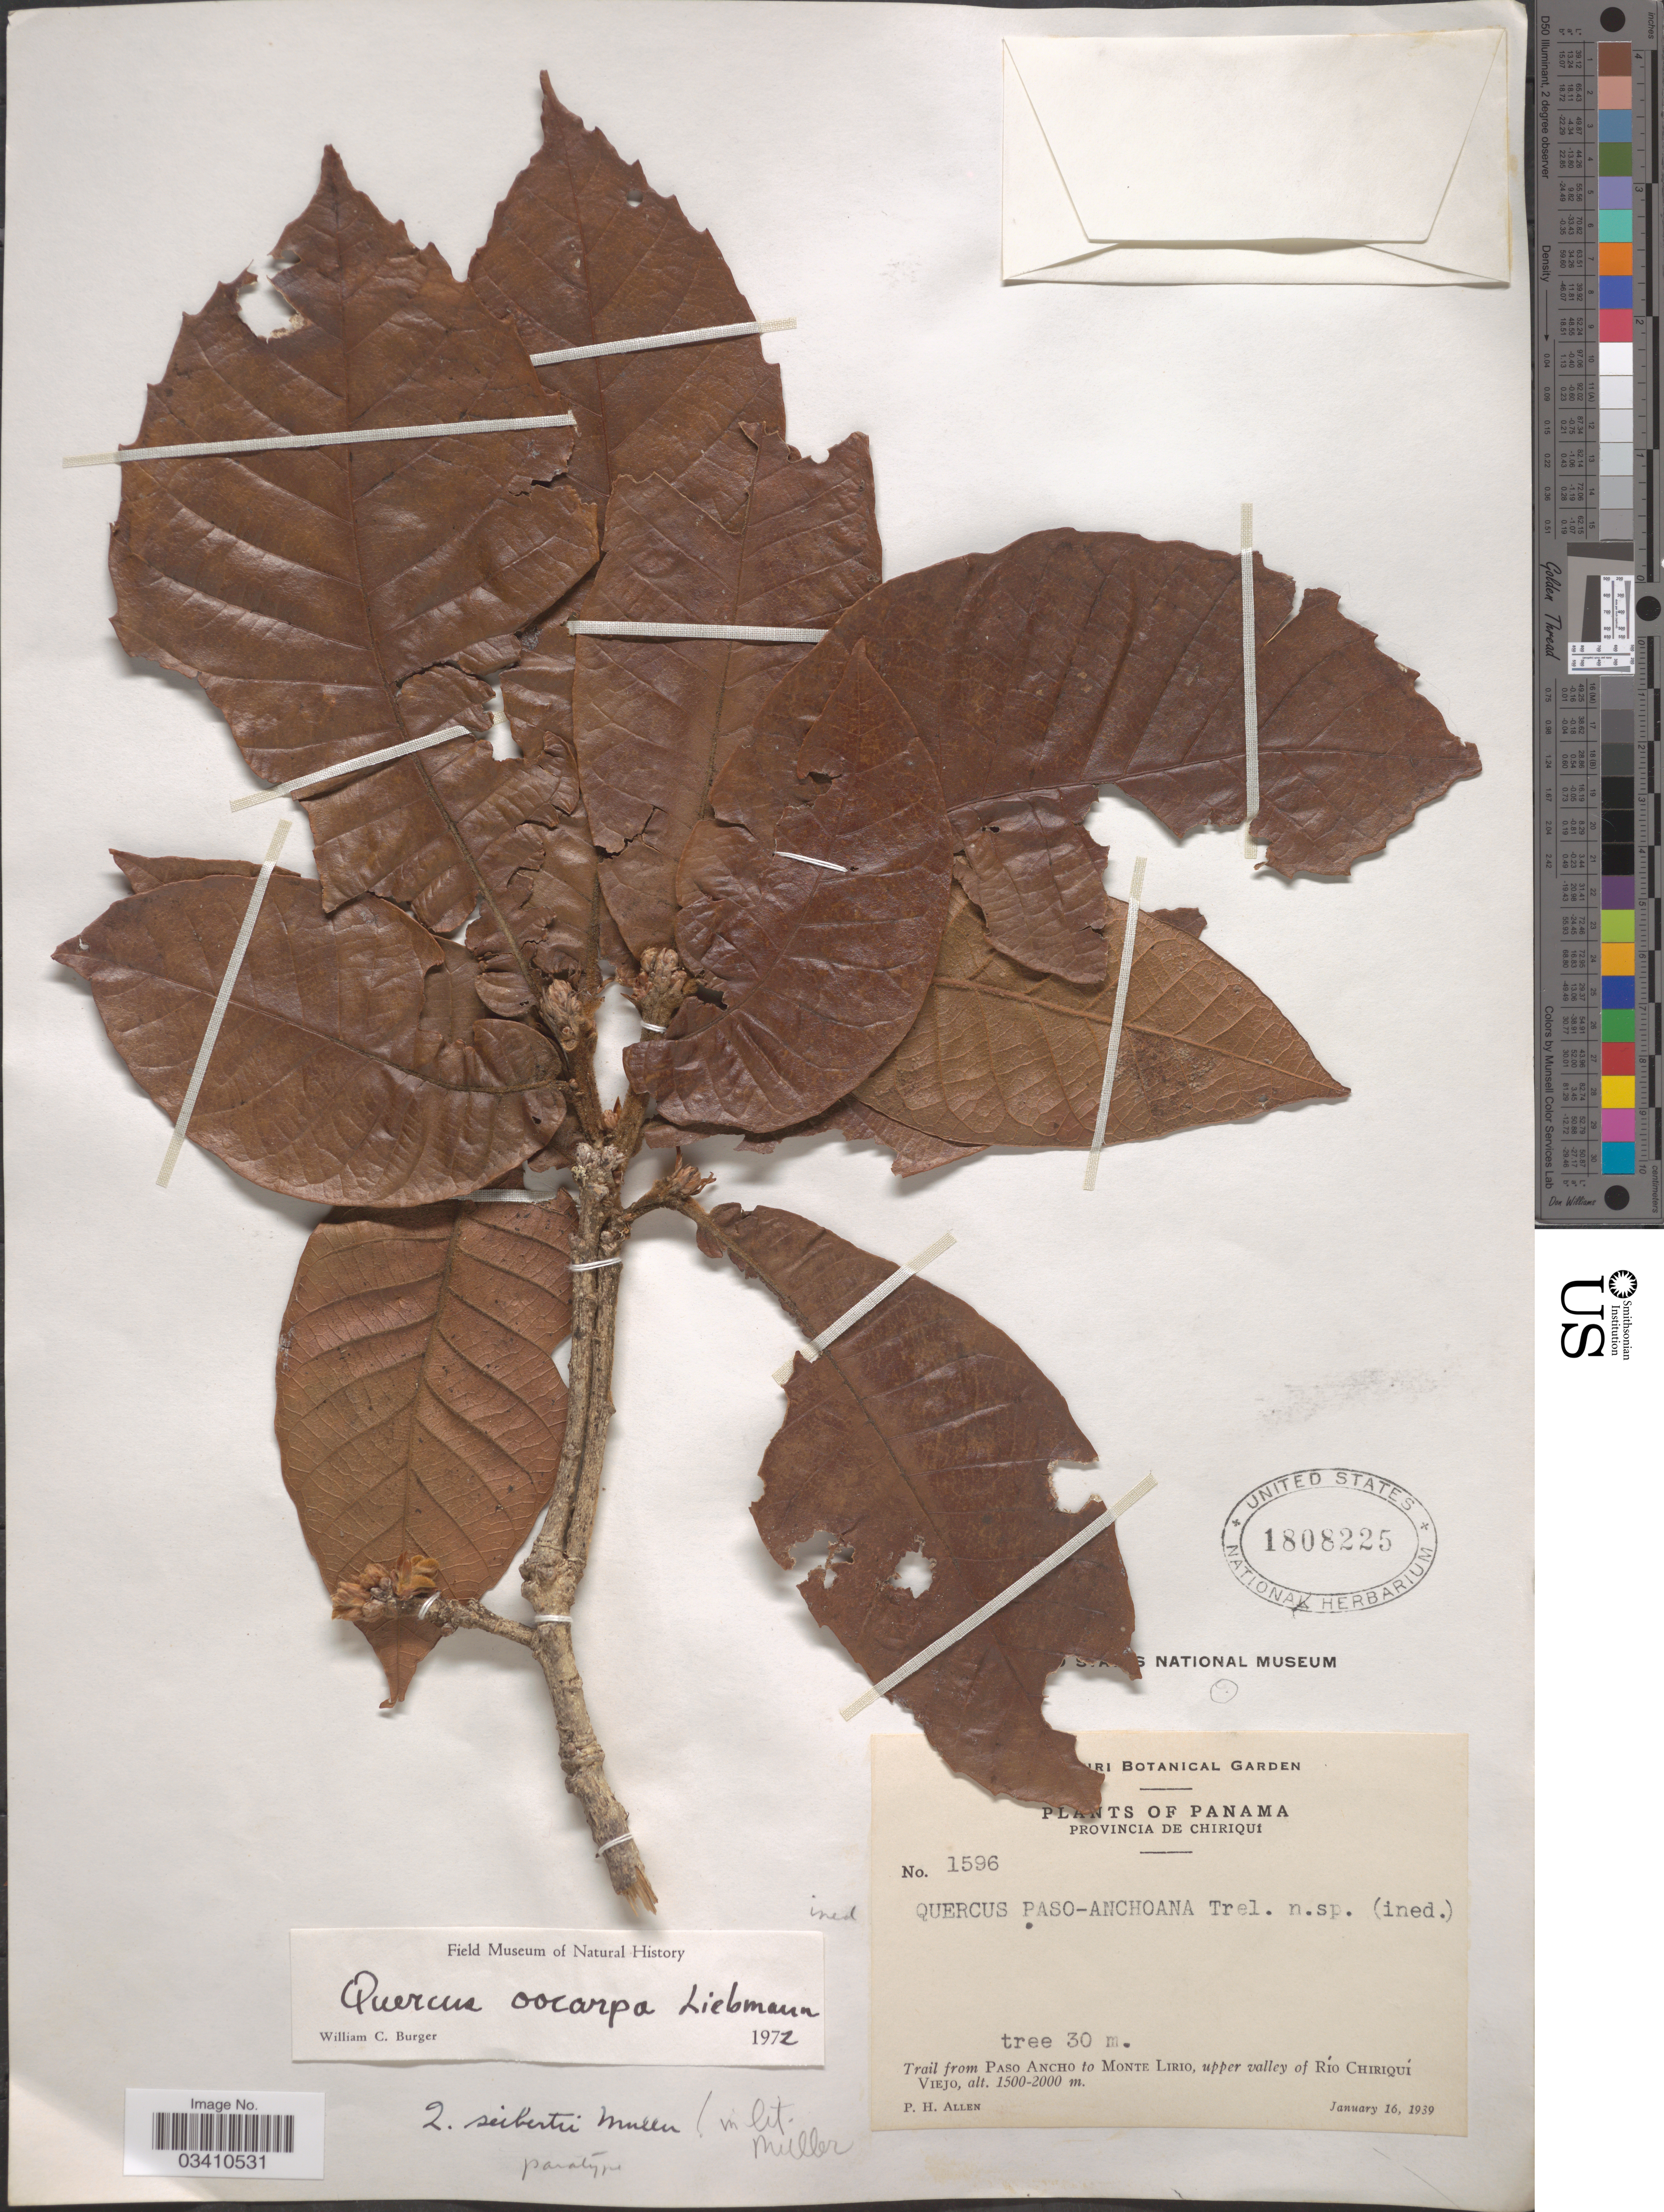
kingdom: Plantae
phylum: Tracheophyta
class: Magnoliopsida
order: Fagales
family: Fagaceae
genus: Quercus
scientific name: Quercus oocarpa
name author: Liebm.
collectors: P. H. Allen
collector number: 1596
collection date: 1939-01-16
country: Panama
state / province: Chiriqui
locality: Trail from Paso Ancho to Monte Lirio, upper valley of Río Chiriquí Viejo.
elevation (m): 1500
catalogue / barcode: US 1808225